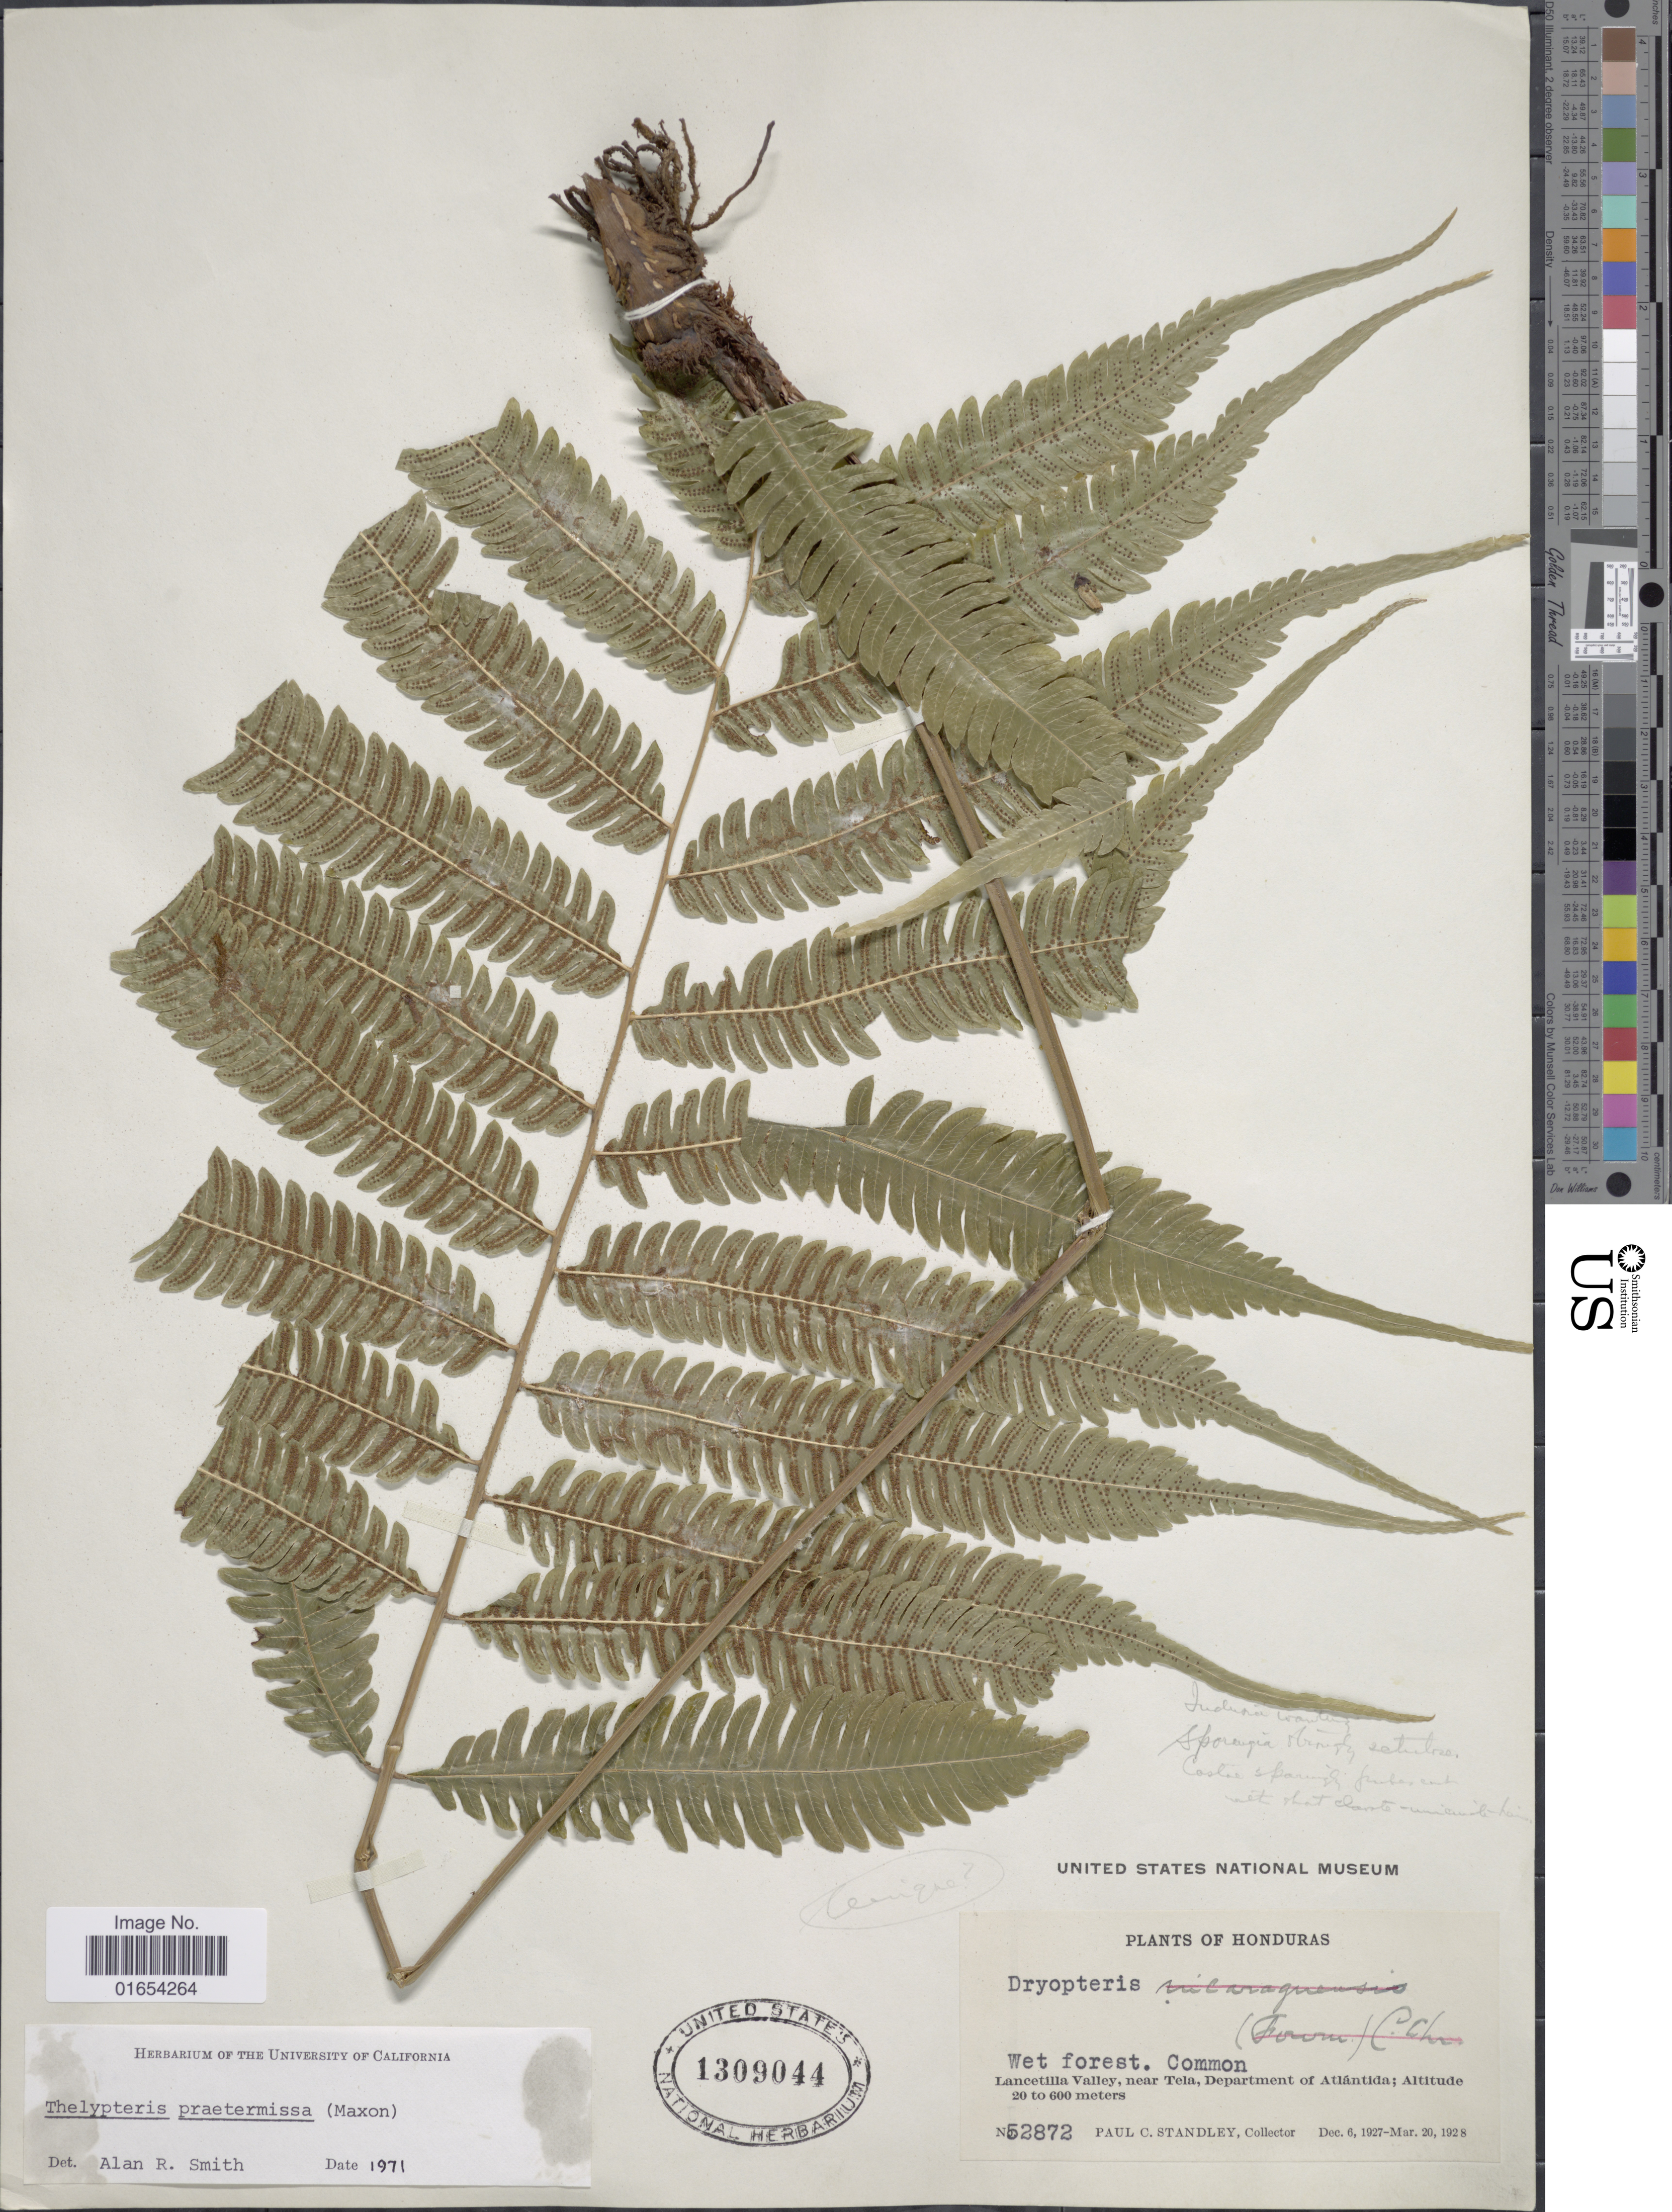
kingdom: Plantae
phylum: Tracheophyta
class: Polypodiopsida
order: Polypodiales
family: Thelypteridaceae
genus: Goniopteris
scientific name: Goniopteris praetermissa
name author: (Maxon) Salino & T.E. Almeida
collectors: P. C. Standley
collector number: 52872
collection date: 1927-12-06/1928-03-20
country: Honduras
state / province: Atlántida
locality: Wet forest common, Lancetilla Valley, near Tela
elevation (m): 20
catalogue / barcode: US 1309044